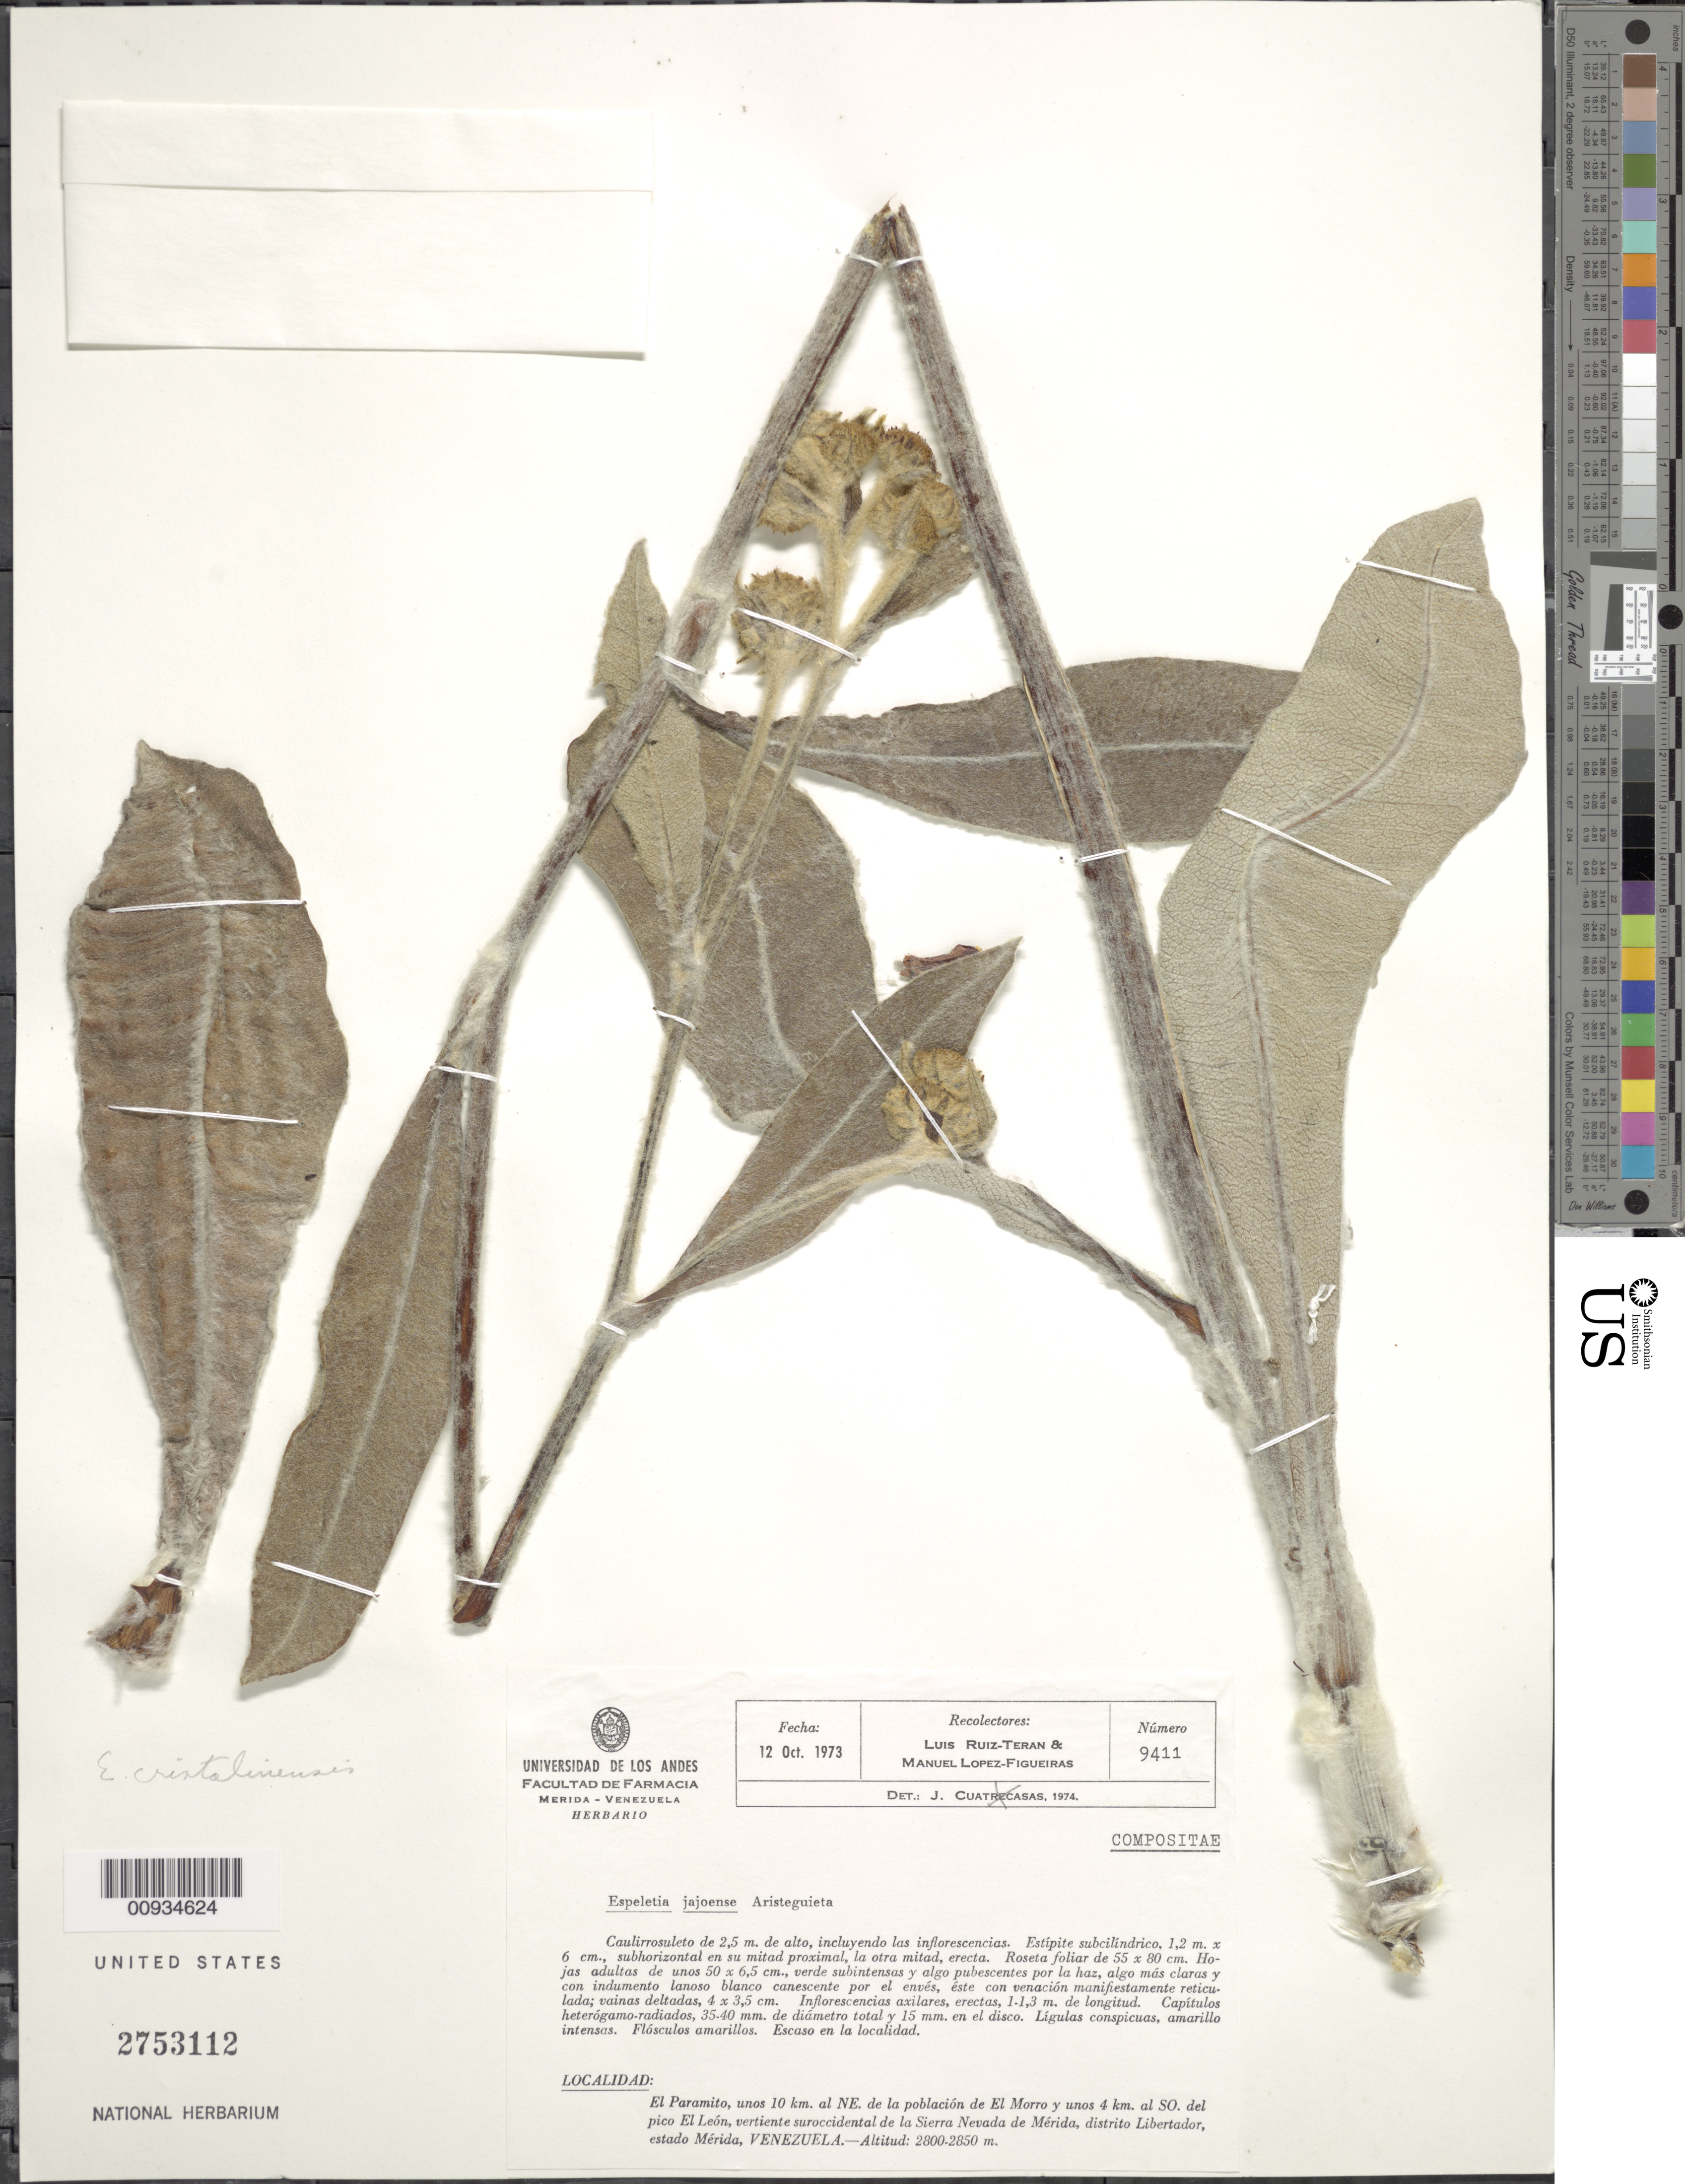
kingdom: Plantae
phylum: Tracheophyta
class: Magnoliopsida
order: Asterales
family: Asteraceae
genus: Espeletiopsis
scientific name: Espeletiopsis cristalinensis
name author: (Cuatrec.) Cuatrec.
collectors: L. E. Ruíz-Terán & M. López Figueiras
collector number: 9411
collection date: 1973-10-12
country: Venezuela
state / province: Mérida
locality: El Paramito, unos 10 km. al NE. de la poblacion de El Morro y unos 4 km. al SO. del pico El Leon, vertiente suroccidental de la Sierra Nevada de Merida, distrito Libertador, estado Merida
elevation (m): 2800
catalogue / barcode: US 2753112